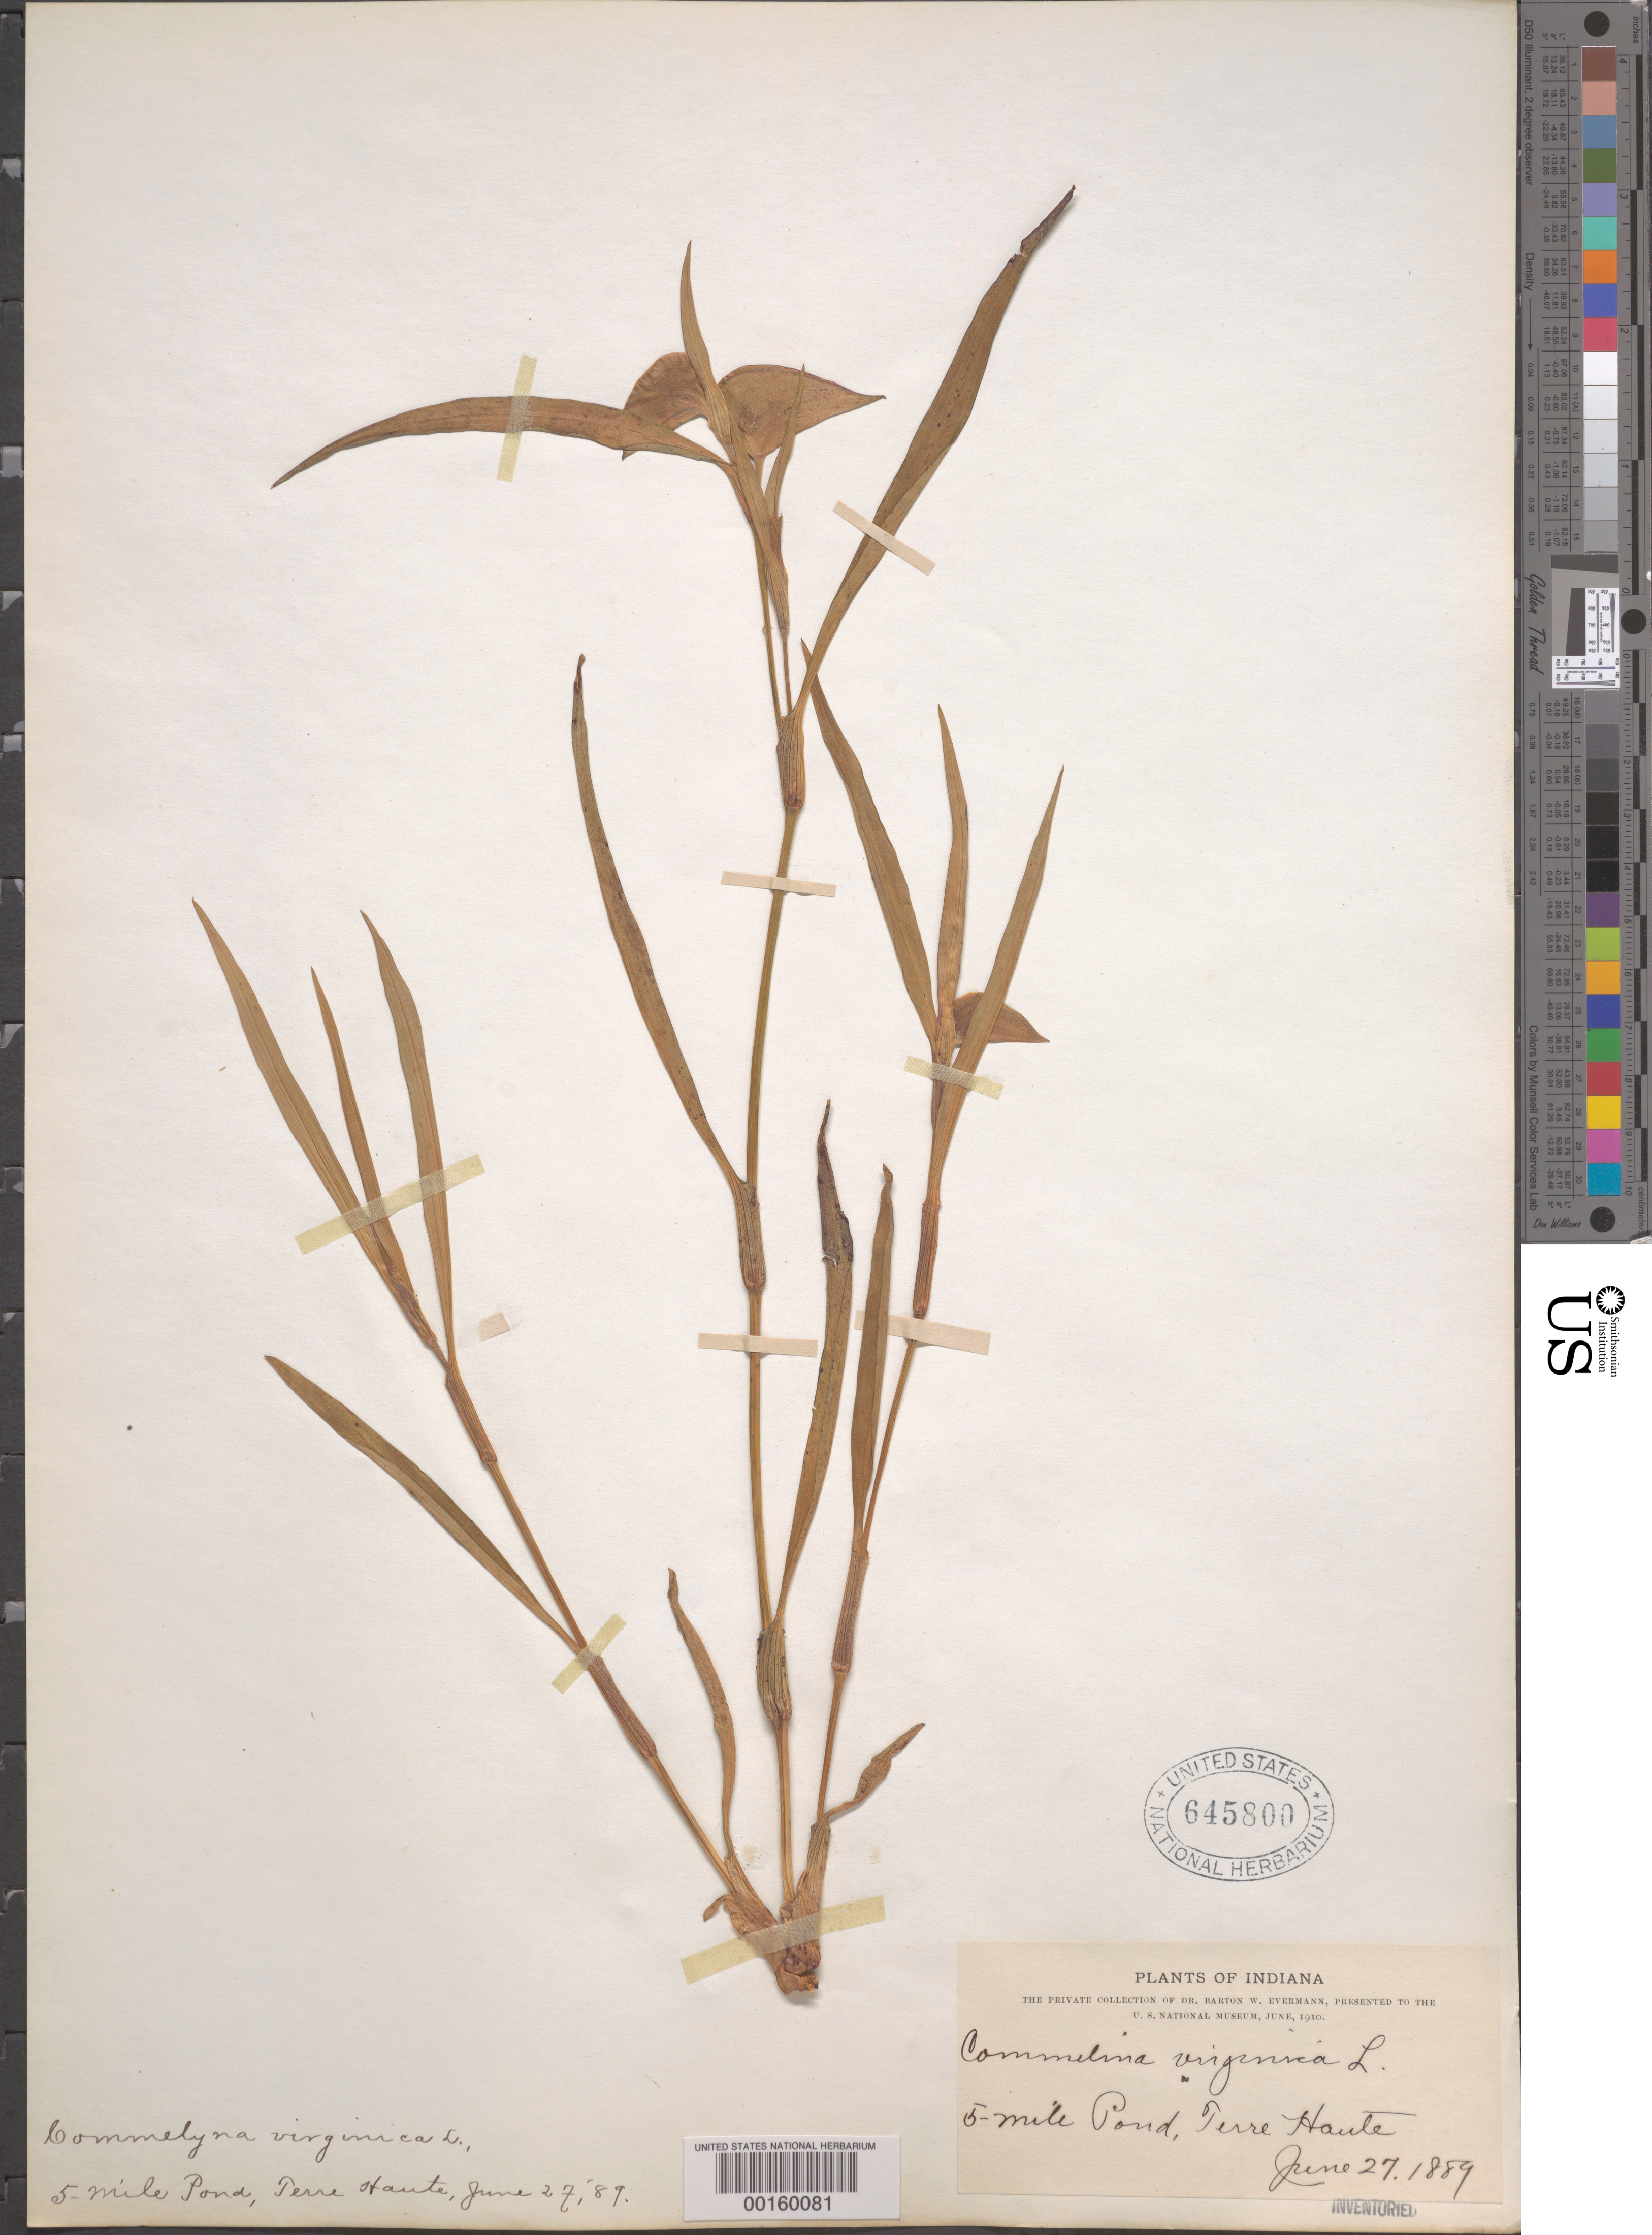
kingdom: Plantae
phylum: Tracheophyta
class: Liliopsida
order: Commelinales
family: Commelinaceae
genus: Commelina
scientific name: Commelina erecta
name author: L.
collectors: B. W. Evermann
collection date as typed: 27 Jun 1889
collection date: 1889-06-27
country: United States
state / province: Indiana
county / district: Vigo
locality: Terre haute, 5-mile pond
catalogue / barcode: US 645800